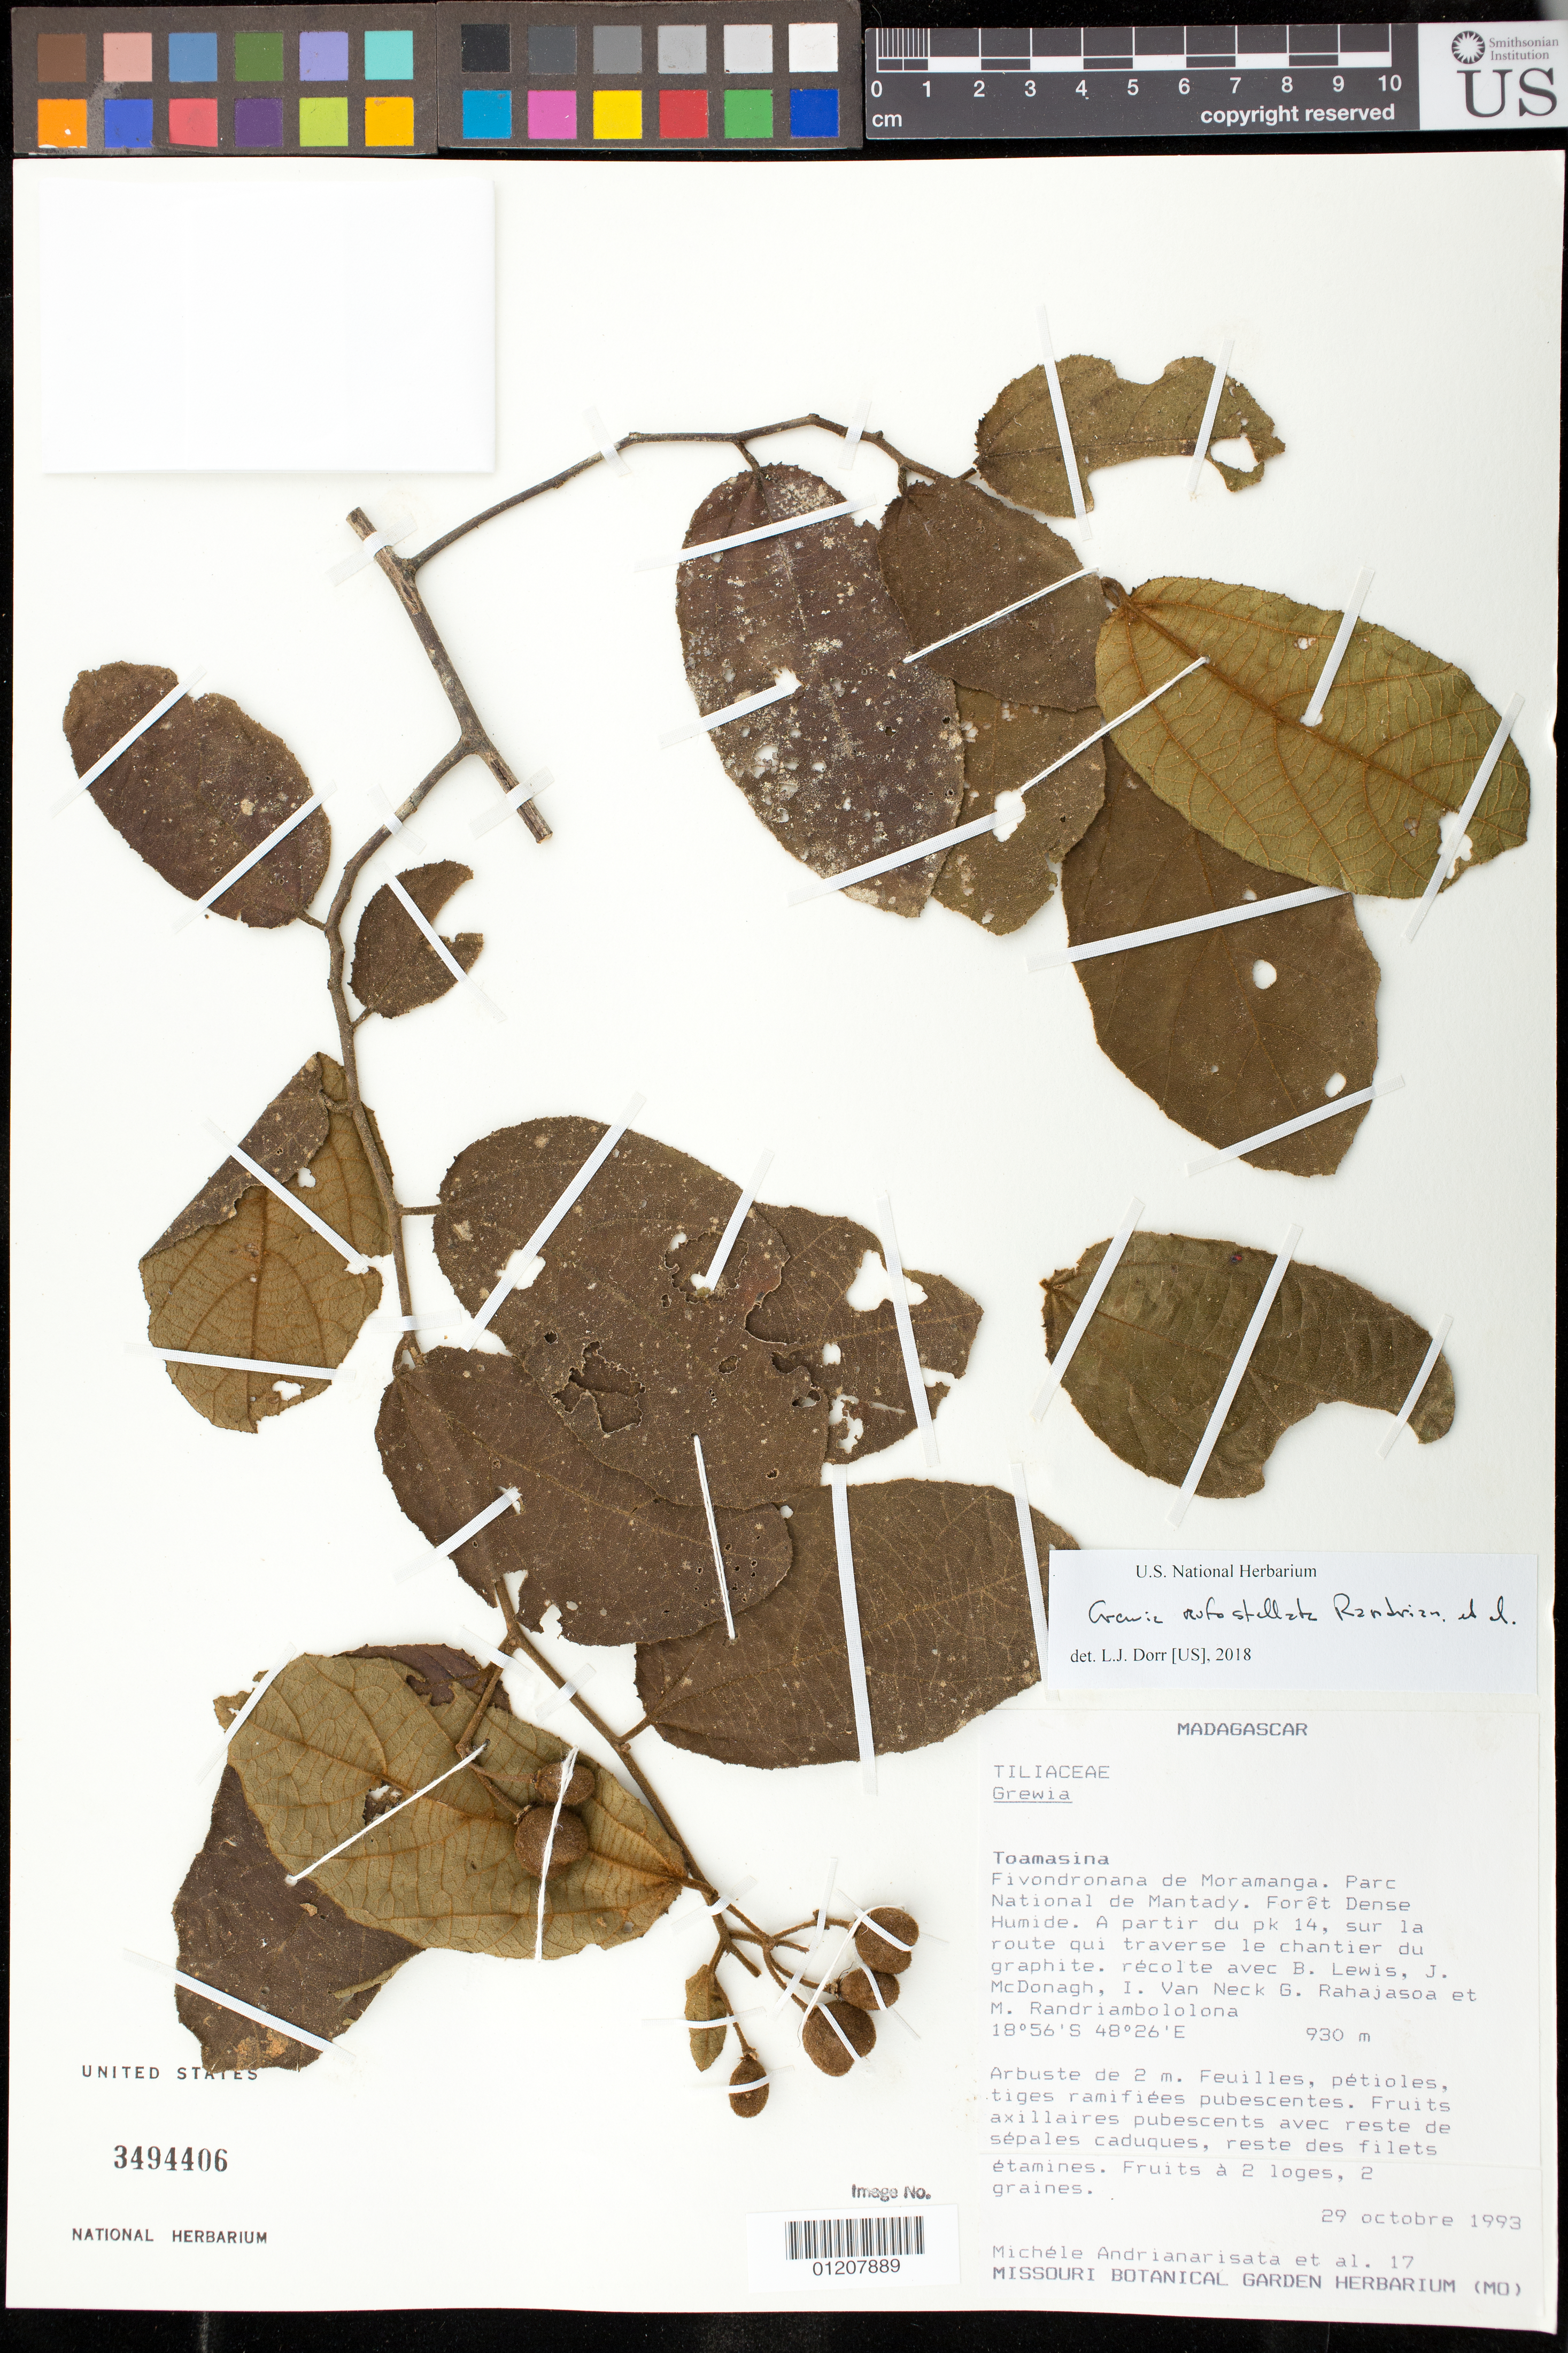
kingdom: Plantae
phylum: Tracheophyta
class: Magnoliopsida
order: Malvales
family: Malvaceae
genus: Grewia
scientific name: Grewia rufostellata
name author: Randrian. et al.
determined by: Dorr, L. J., (BOT), Smithsonian Institution - National Museum of Natural History (UNITED STATES)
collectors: M. Andrianarisara, B. Lewis, J. McDonagh & I. Van Neck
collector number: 17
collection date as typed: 29 Oct 1993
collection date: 1993-10-29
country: Madagascar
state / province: Alaotra Mangoro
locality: Toamasina. Fivondronana de Moramanga. Parc National de Mantady. Forêt Dense Humide. A partir du pk 14, sur la route qui traverse le chantier du graphite.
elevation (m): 930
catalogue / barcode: US 3494406